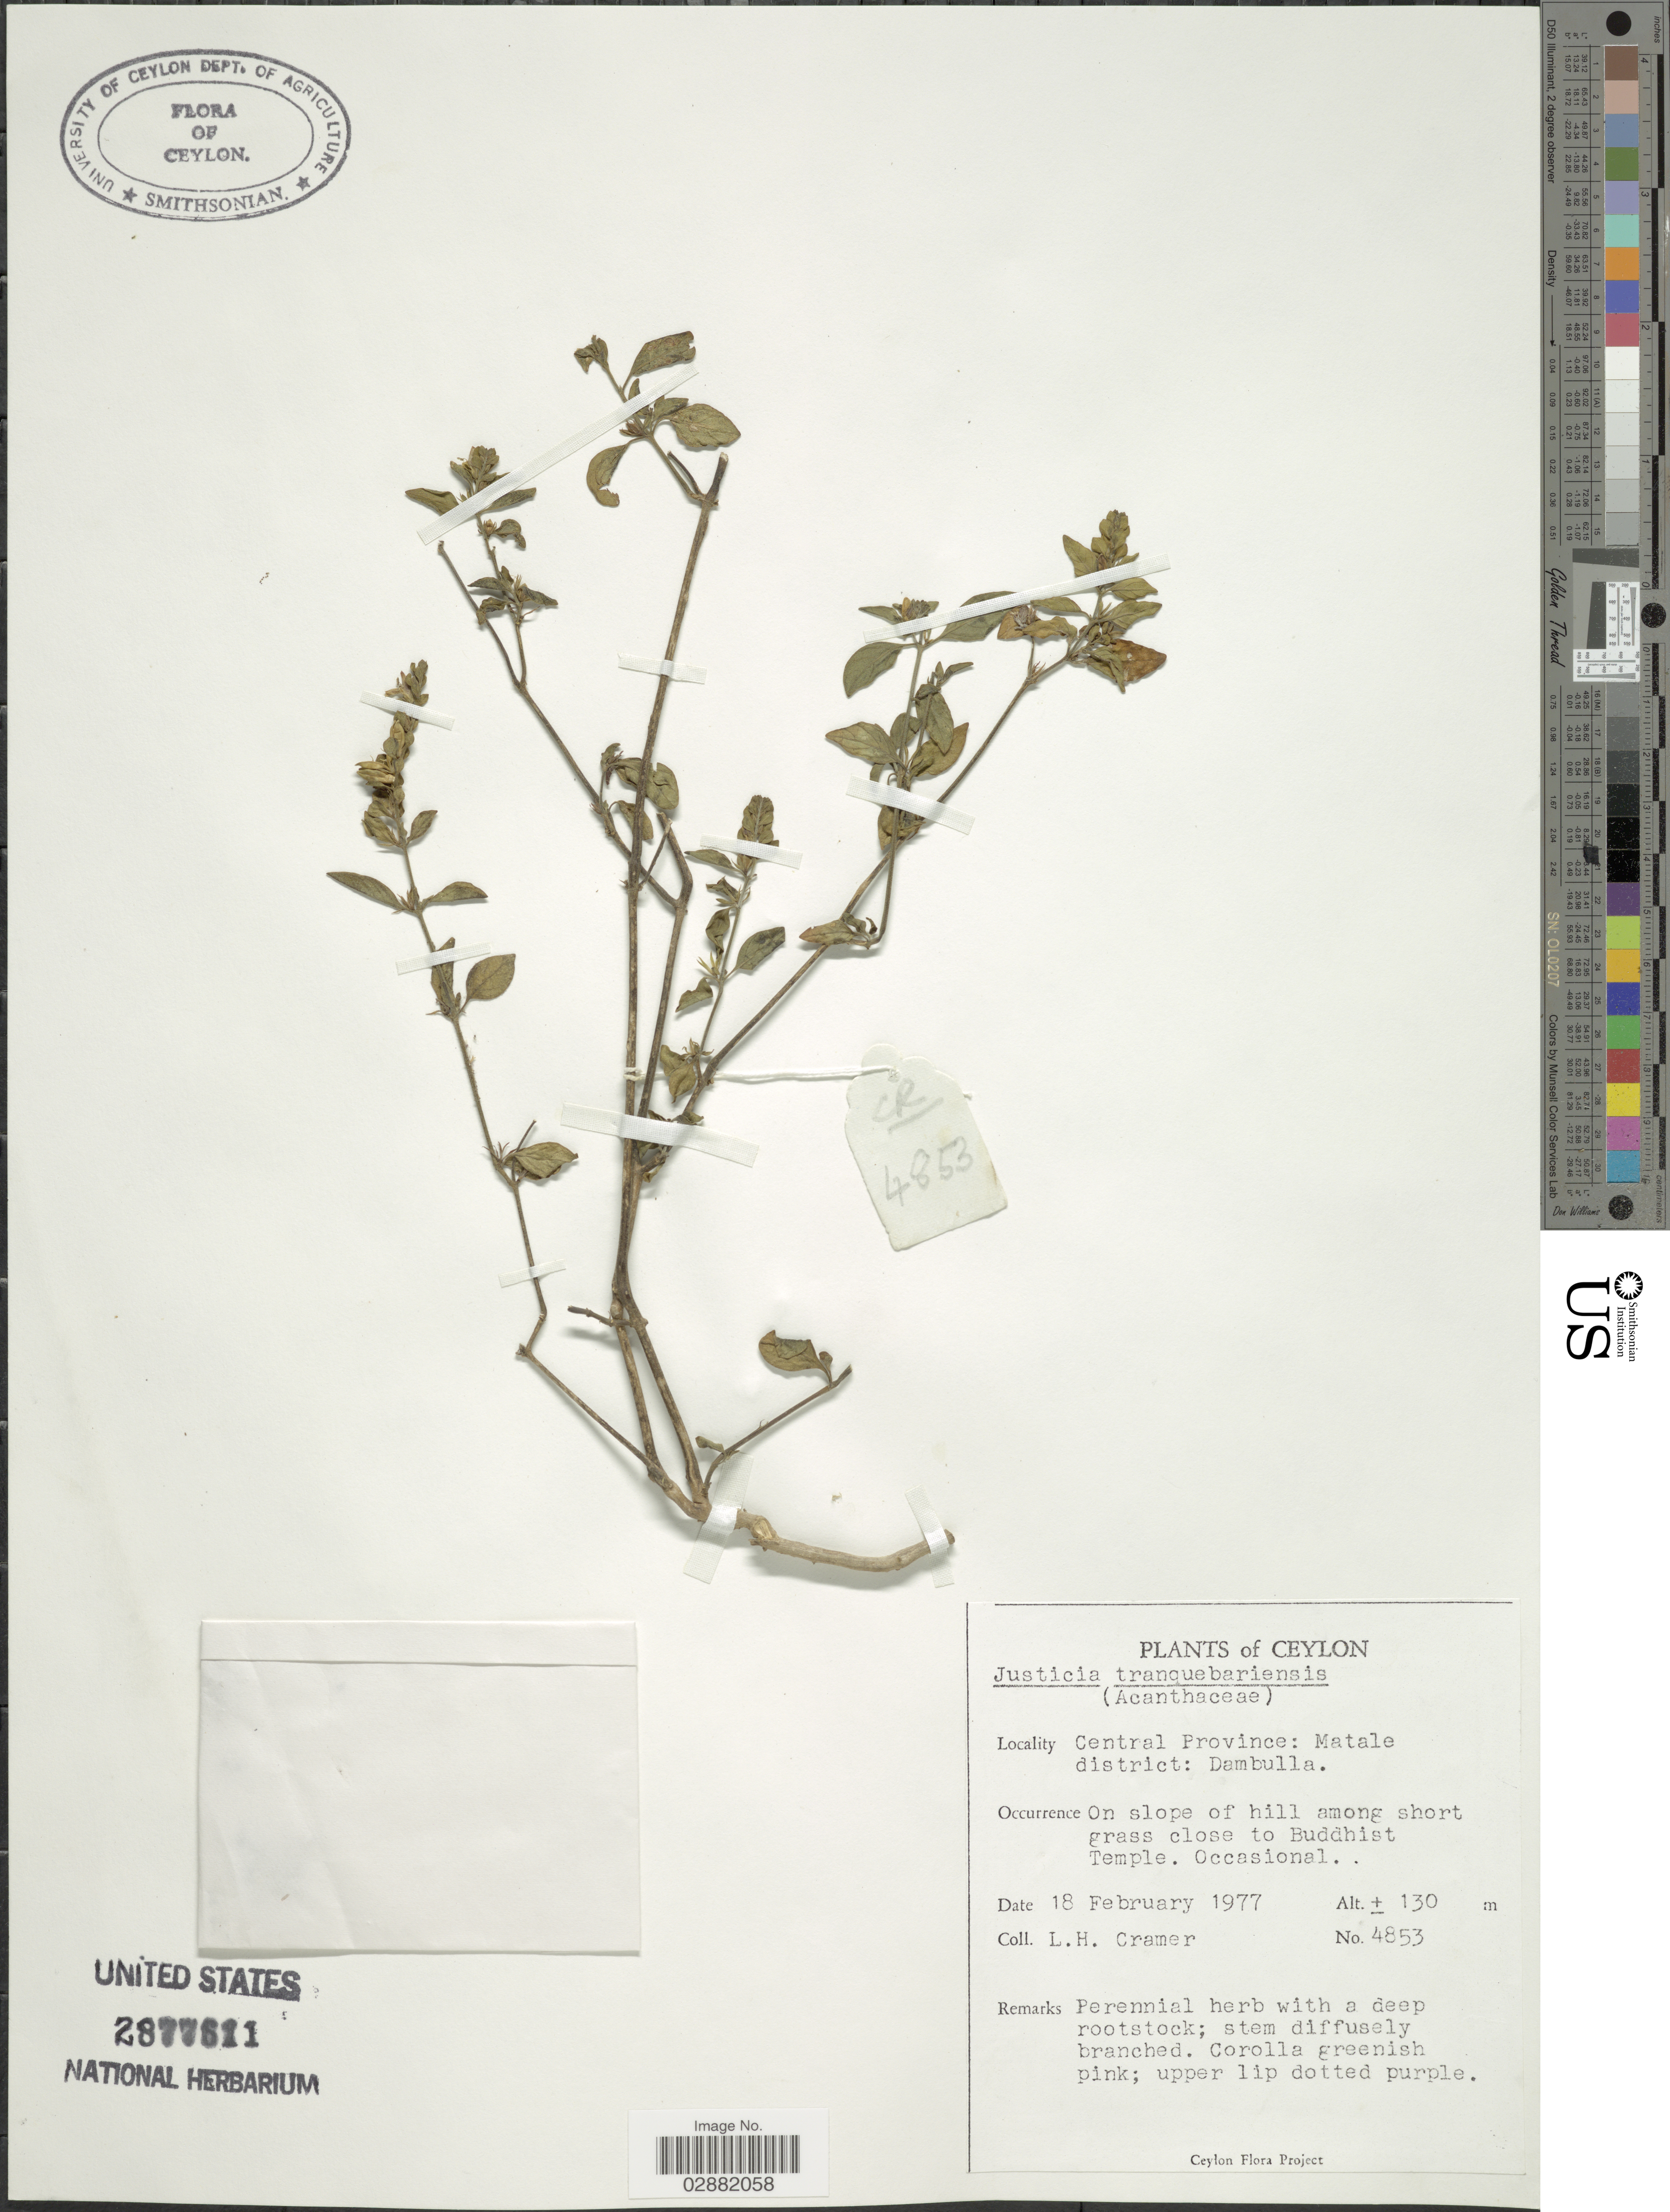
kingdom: Plantae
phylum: Tracheophyta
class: Magnoliopsida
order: Lamiales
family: Acanthaceae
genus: Justicia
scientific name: Justicia prostrata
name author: Gamble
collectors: L. H. Cramer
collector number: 4853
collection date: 1977-02-18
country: Sri Lanka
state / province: Central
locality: Ceylon, Matale district, Dambulla, On slope of hill among short grass close to Buddhist Temple.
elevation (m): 130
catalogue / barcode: US 2877611